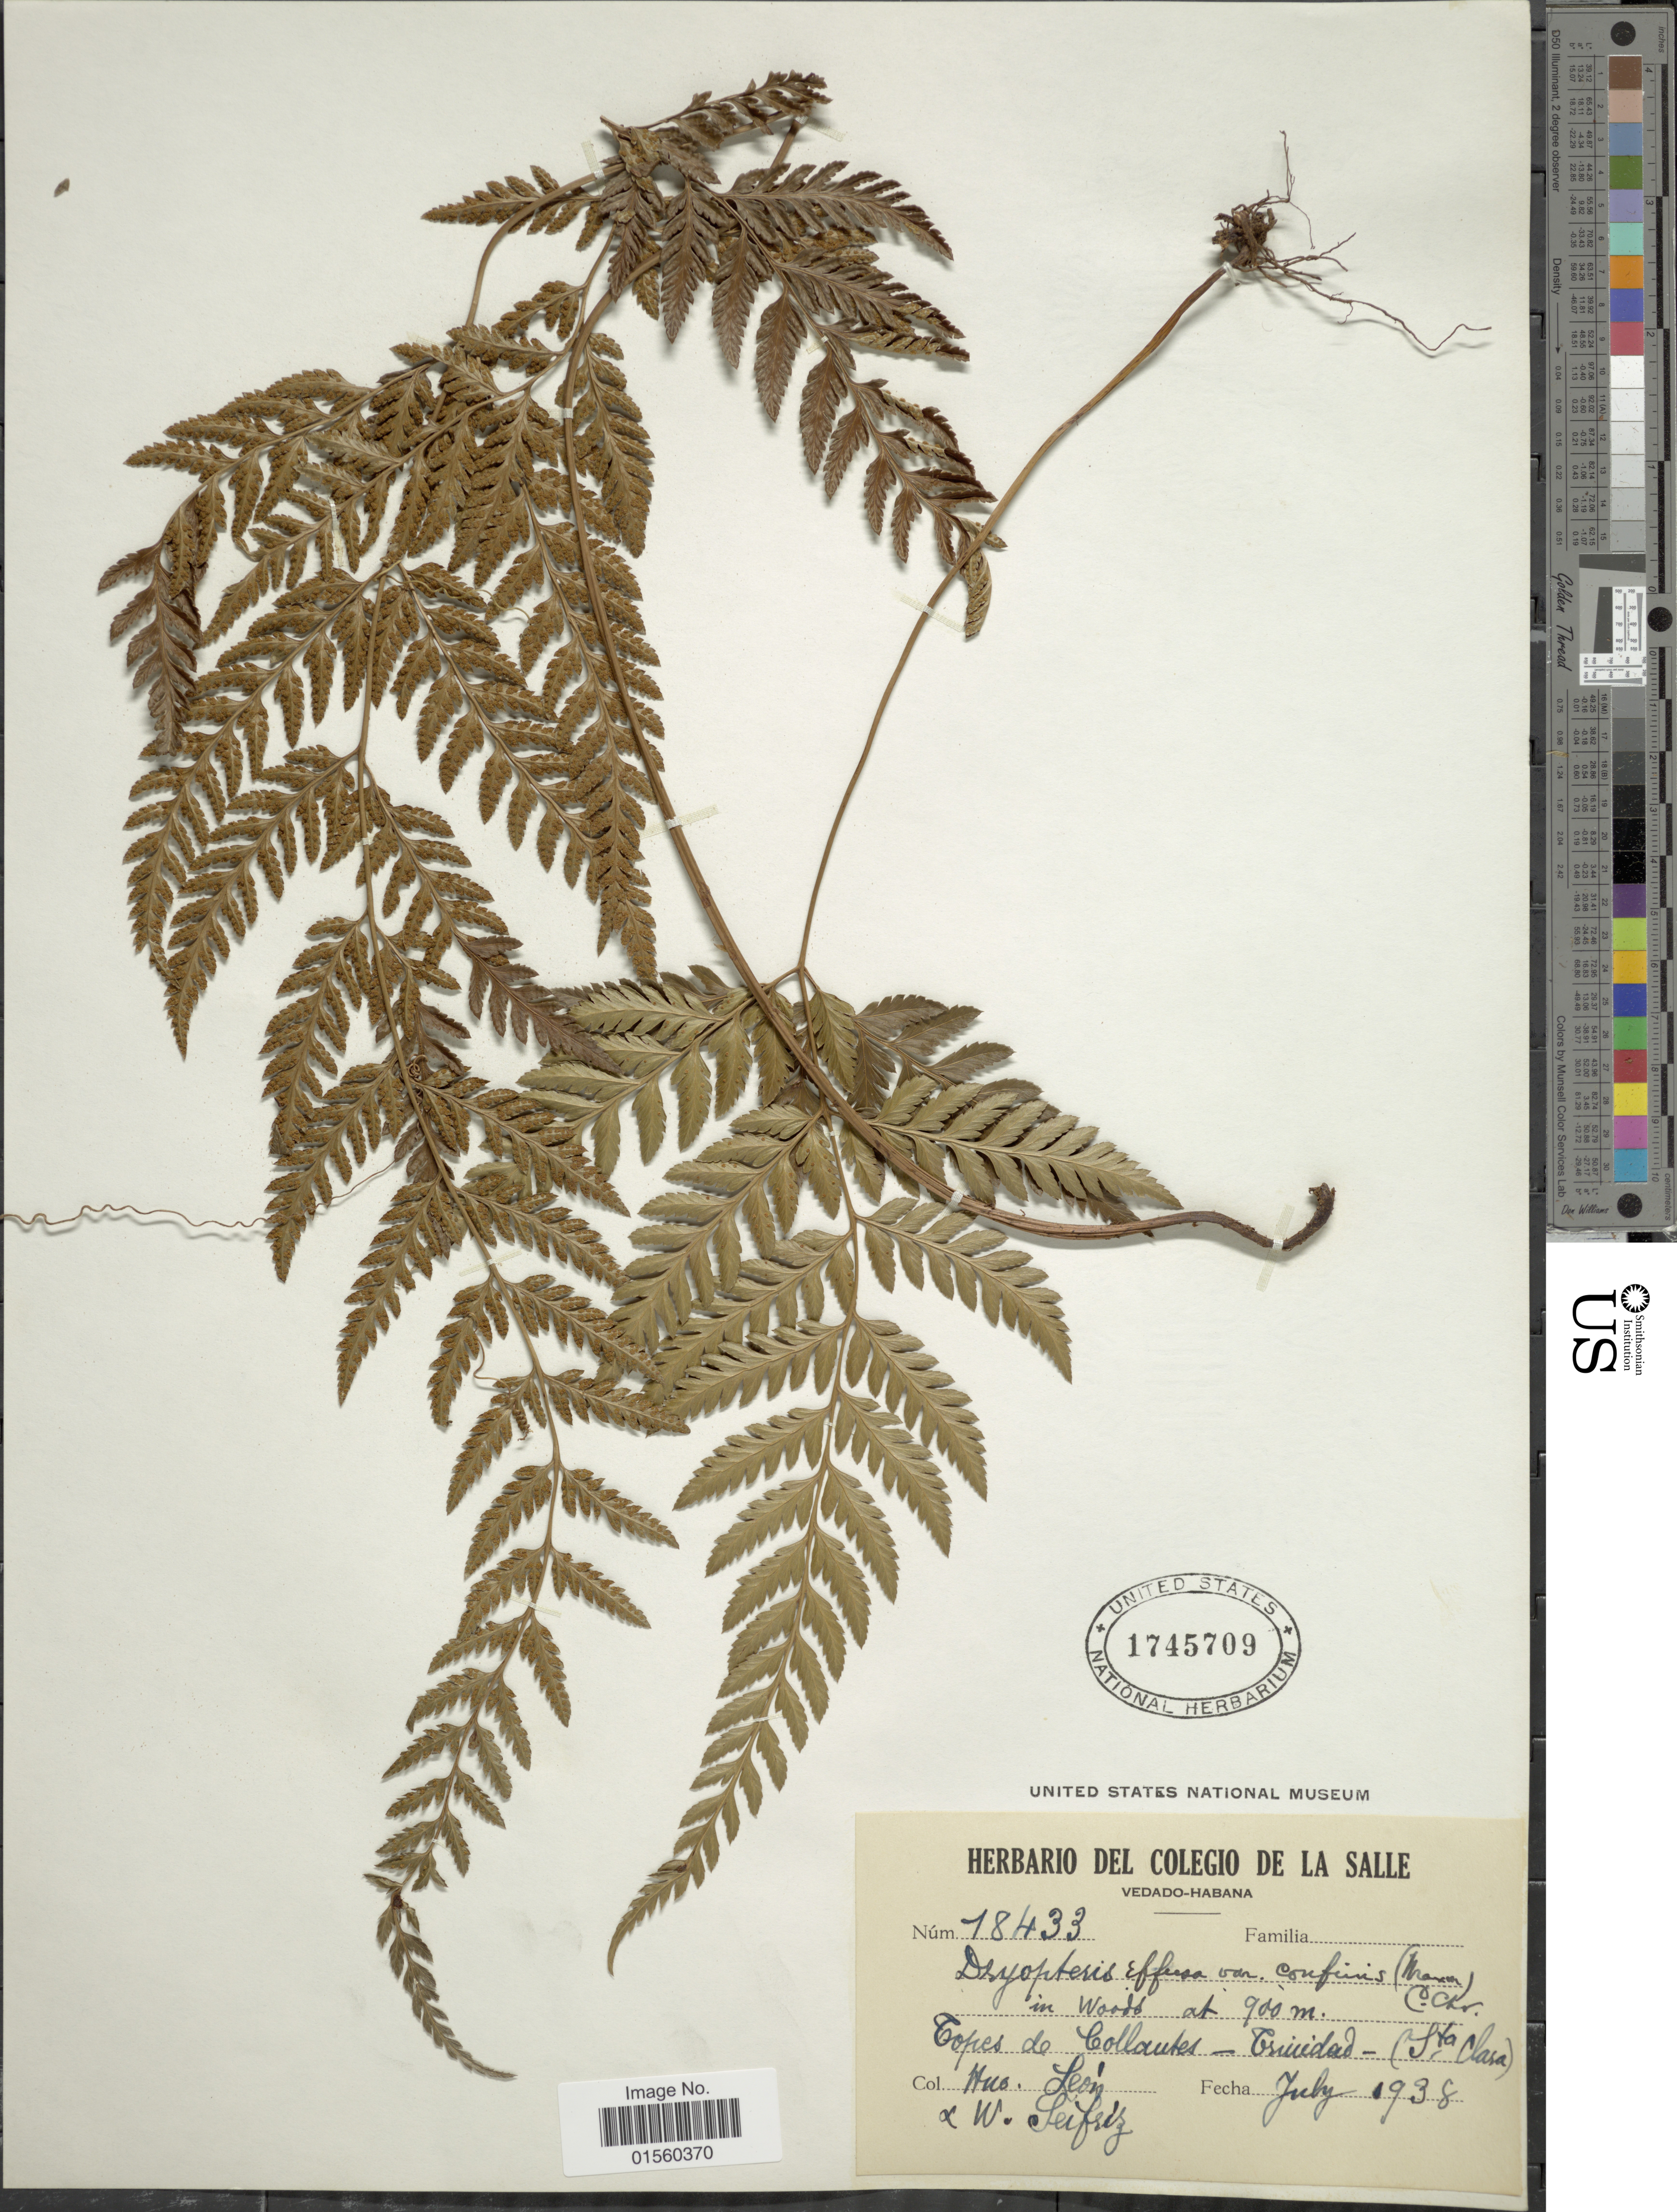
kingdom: Plantae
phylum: Tracheophyta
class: Polypodiopsida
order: Polypodiales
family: Dryopteridaceae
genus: Parapolystichum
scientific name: Parapolystichum confine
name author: (Maxon ex C. Chr.) Labiak et al.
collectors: H. León & W. Seifriz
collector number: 18433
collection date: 1938-07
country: Cuba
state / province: Las Villas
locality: Topes de Collantes-Trinidad-(Sta. Clara)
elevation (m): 900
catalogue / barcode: US 1745709